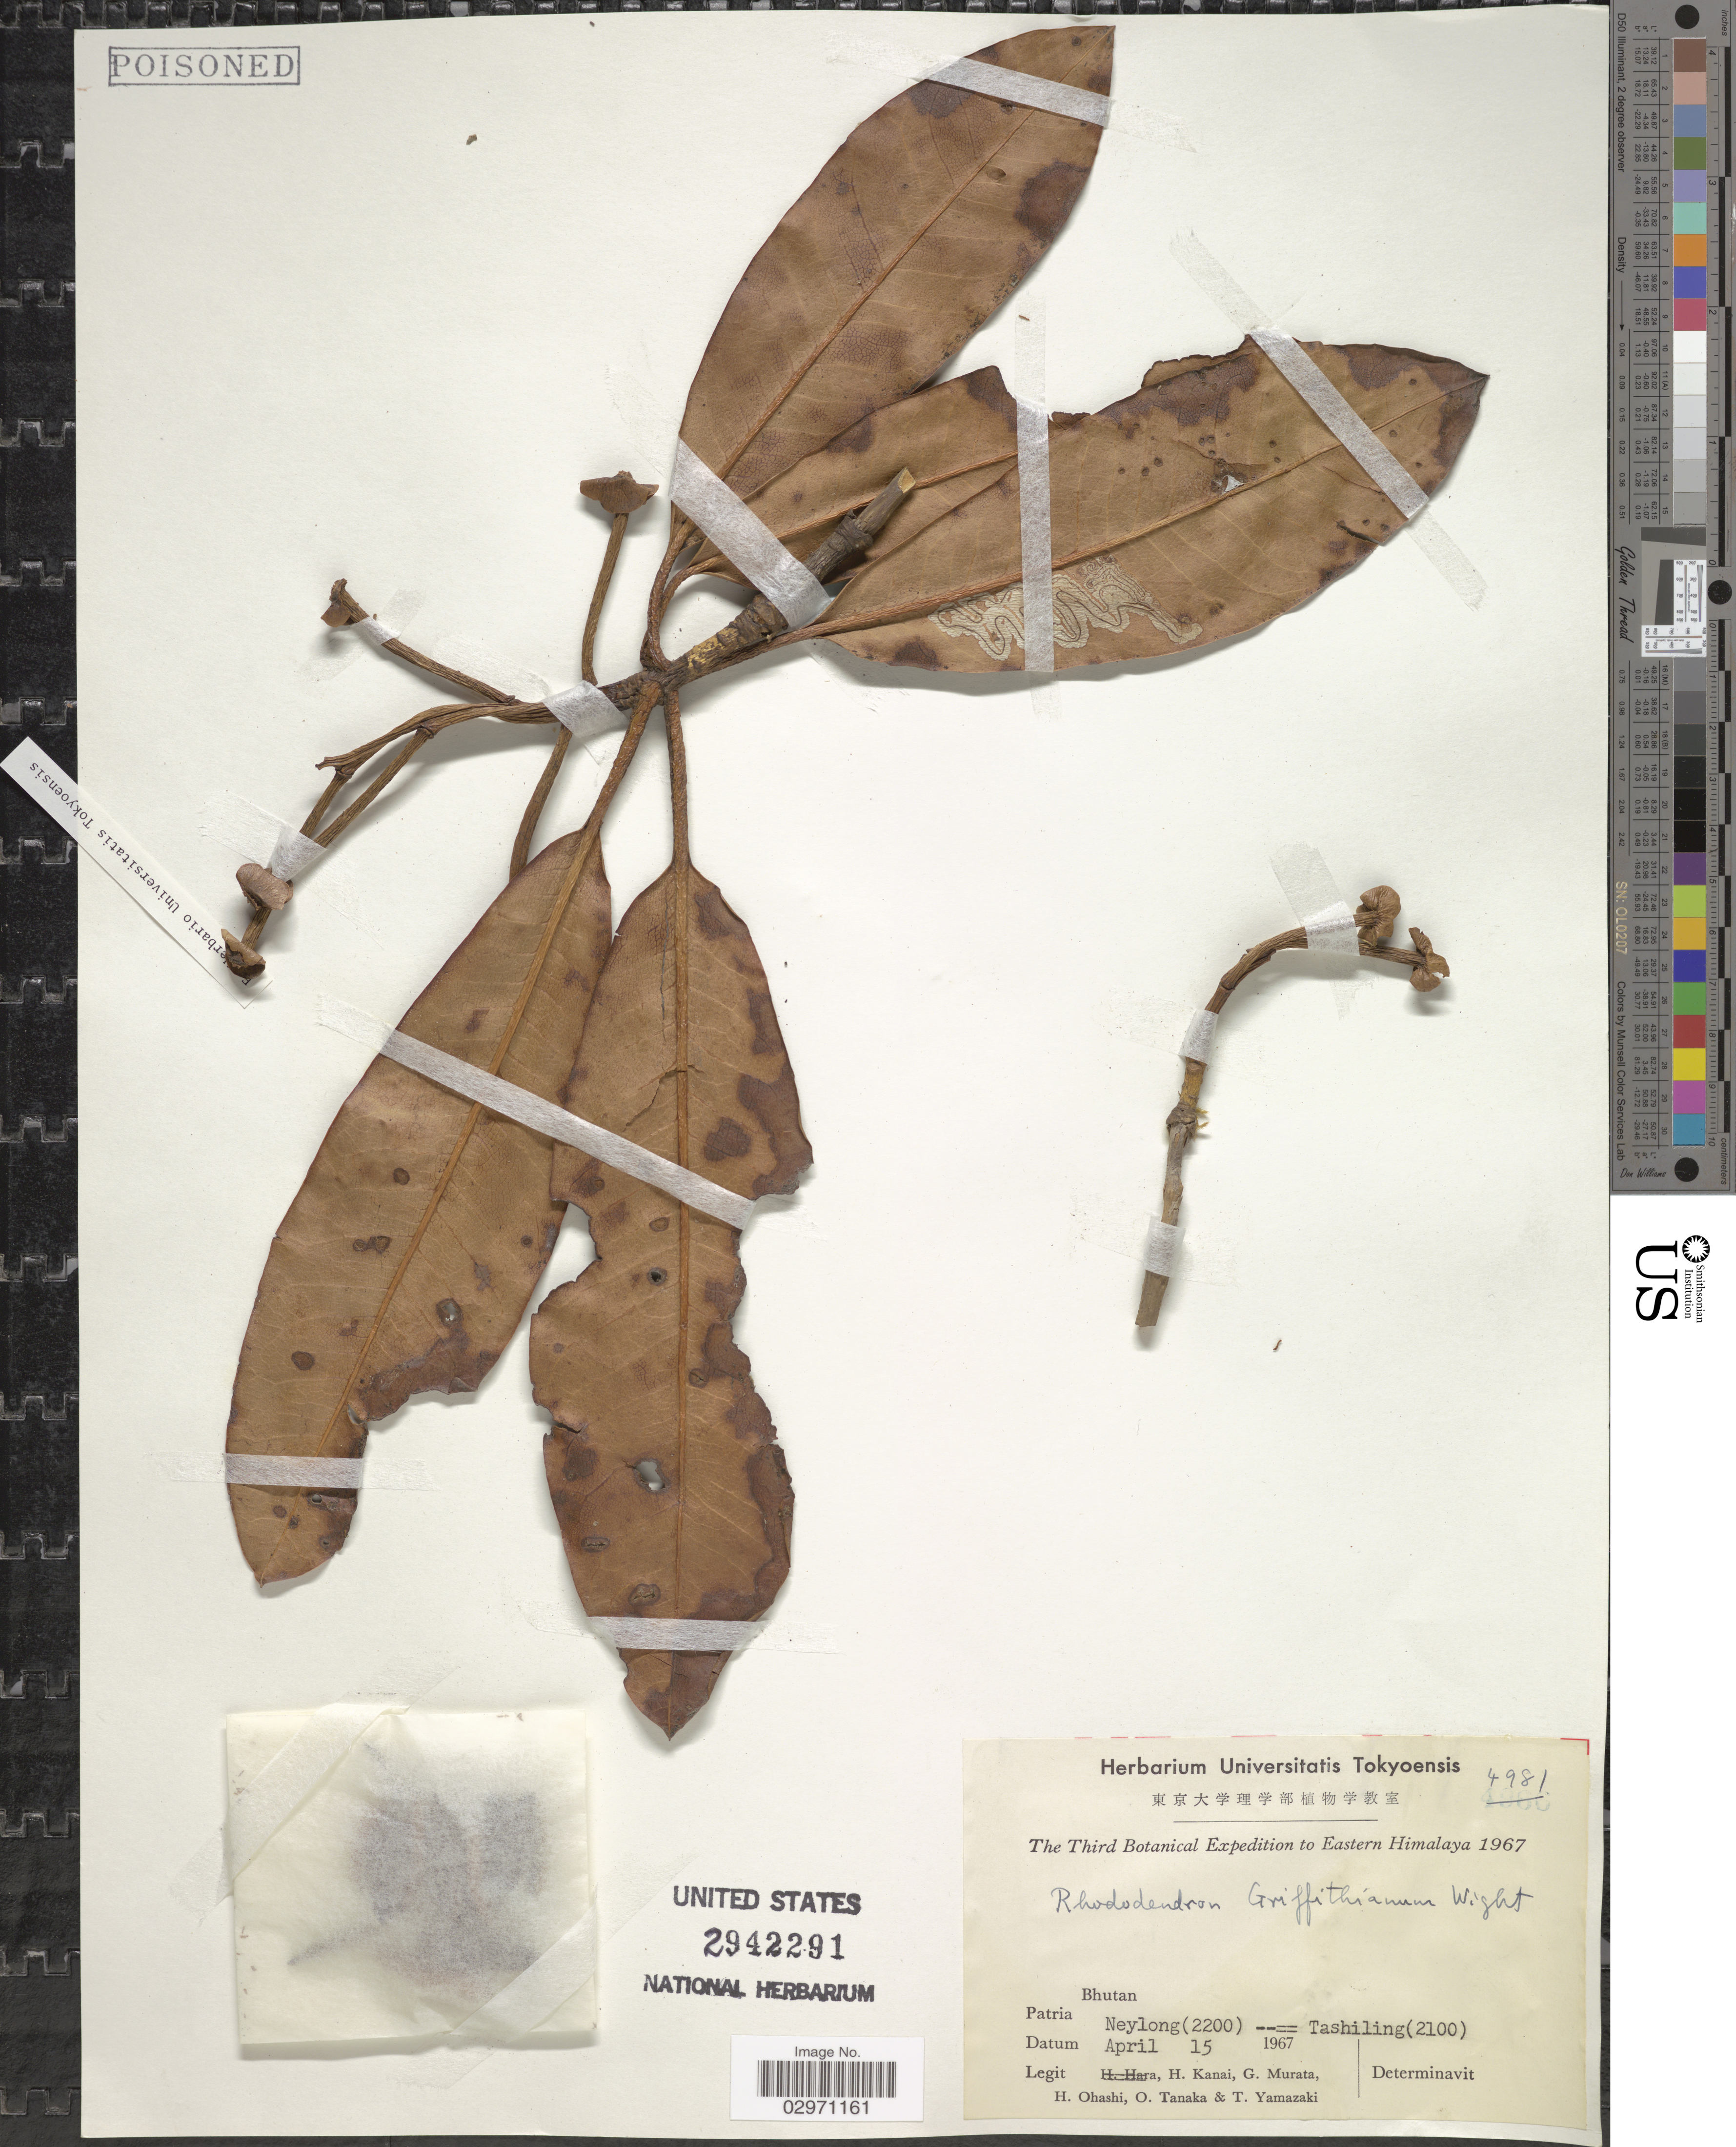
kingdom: Plantae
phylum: Tracheophyta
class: Magnoliopsida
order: Ericales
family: Ericaceae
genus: Rhododendron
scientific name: Rhododendron griffithianum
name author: Wight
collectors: H. Kanai, G. Murata, H. Ohashi, O. Tanaka & T. Yamazaki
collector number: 4981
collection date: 1967-04-15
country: Bhutan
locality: Neylong -- Tashiling. Eastern Himalaya.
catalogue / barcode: US 2942291